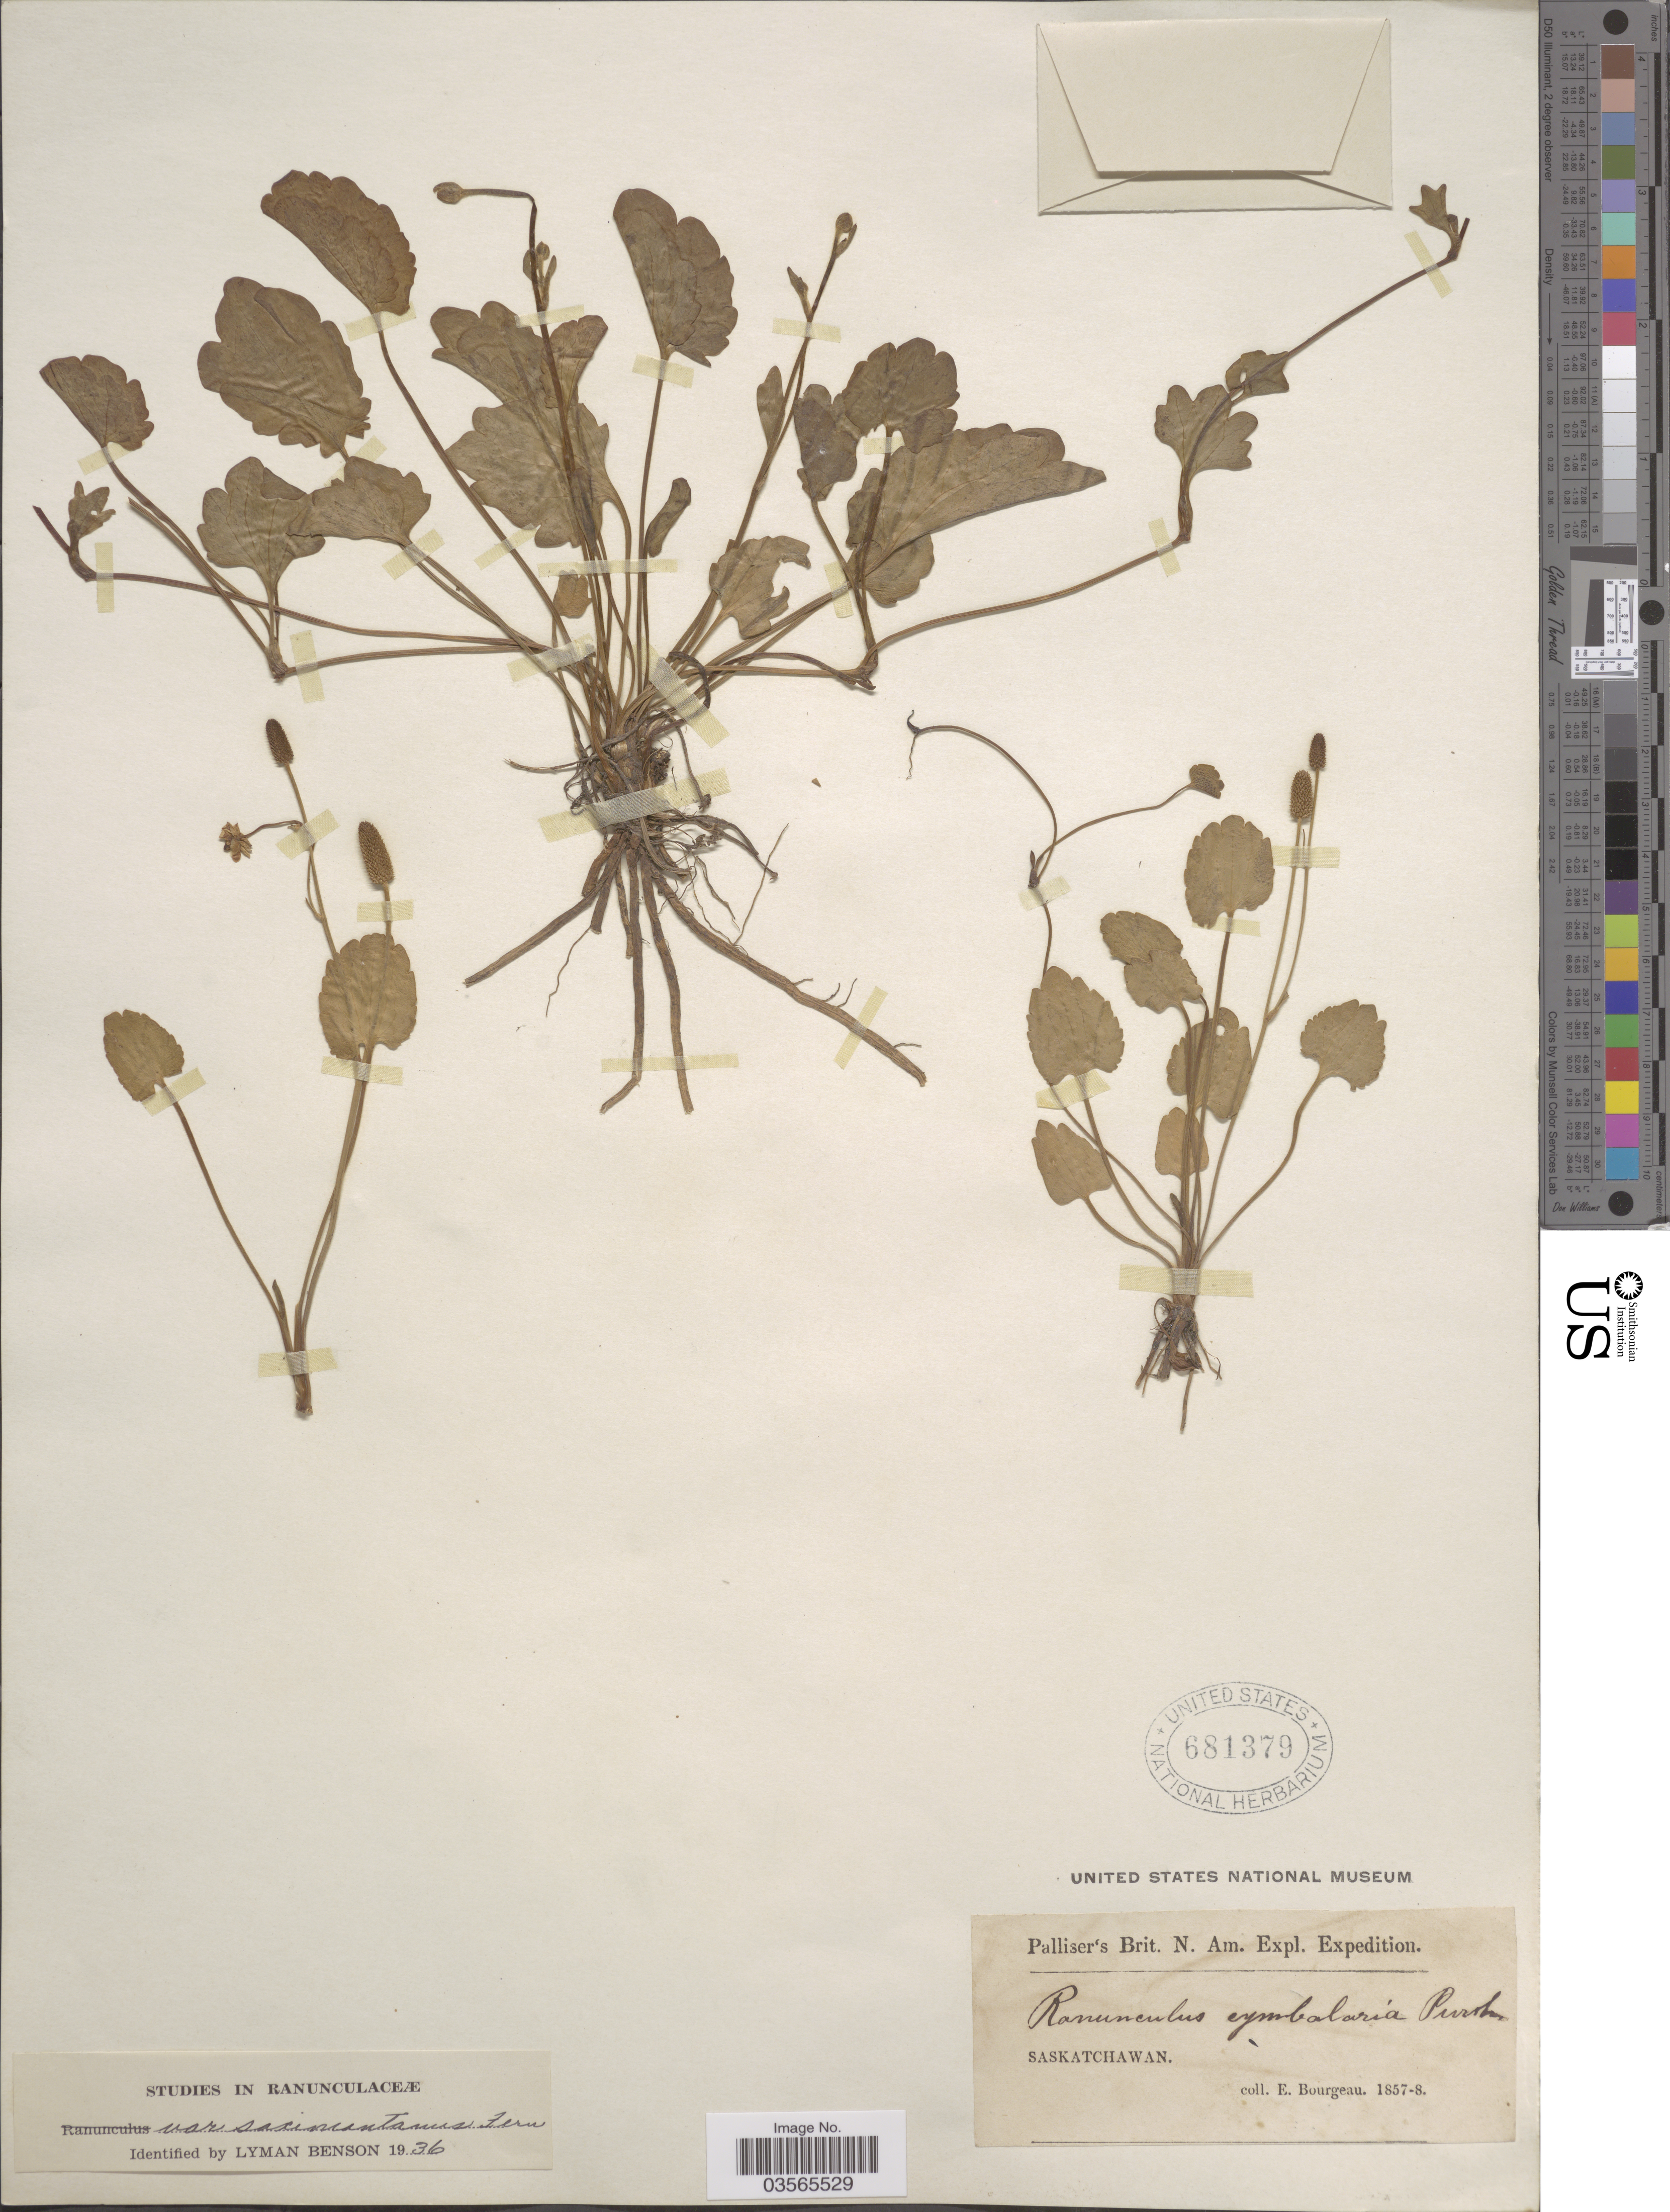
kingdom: Plantae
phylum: Tracheophyta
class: Magnoliopsida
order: Ranunculales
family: Ranunculaceae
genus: Halerpestes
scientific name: Halerpestes cymbalaria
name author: (Pursh) Greene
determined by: Strong, M. T., (US), Smithsonian Institution - National Museum of Natural History (UNITED STATES)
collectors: E. Bourgeau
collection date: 1857/1858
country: Canada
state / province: Saskatchewan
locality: Saskatchawan.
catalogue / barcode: US 681379